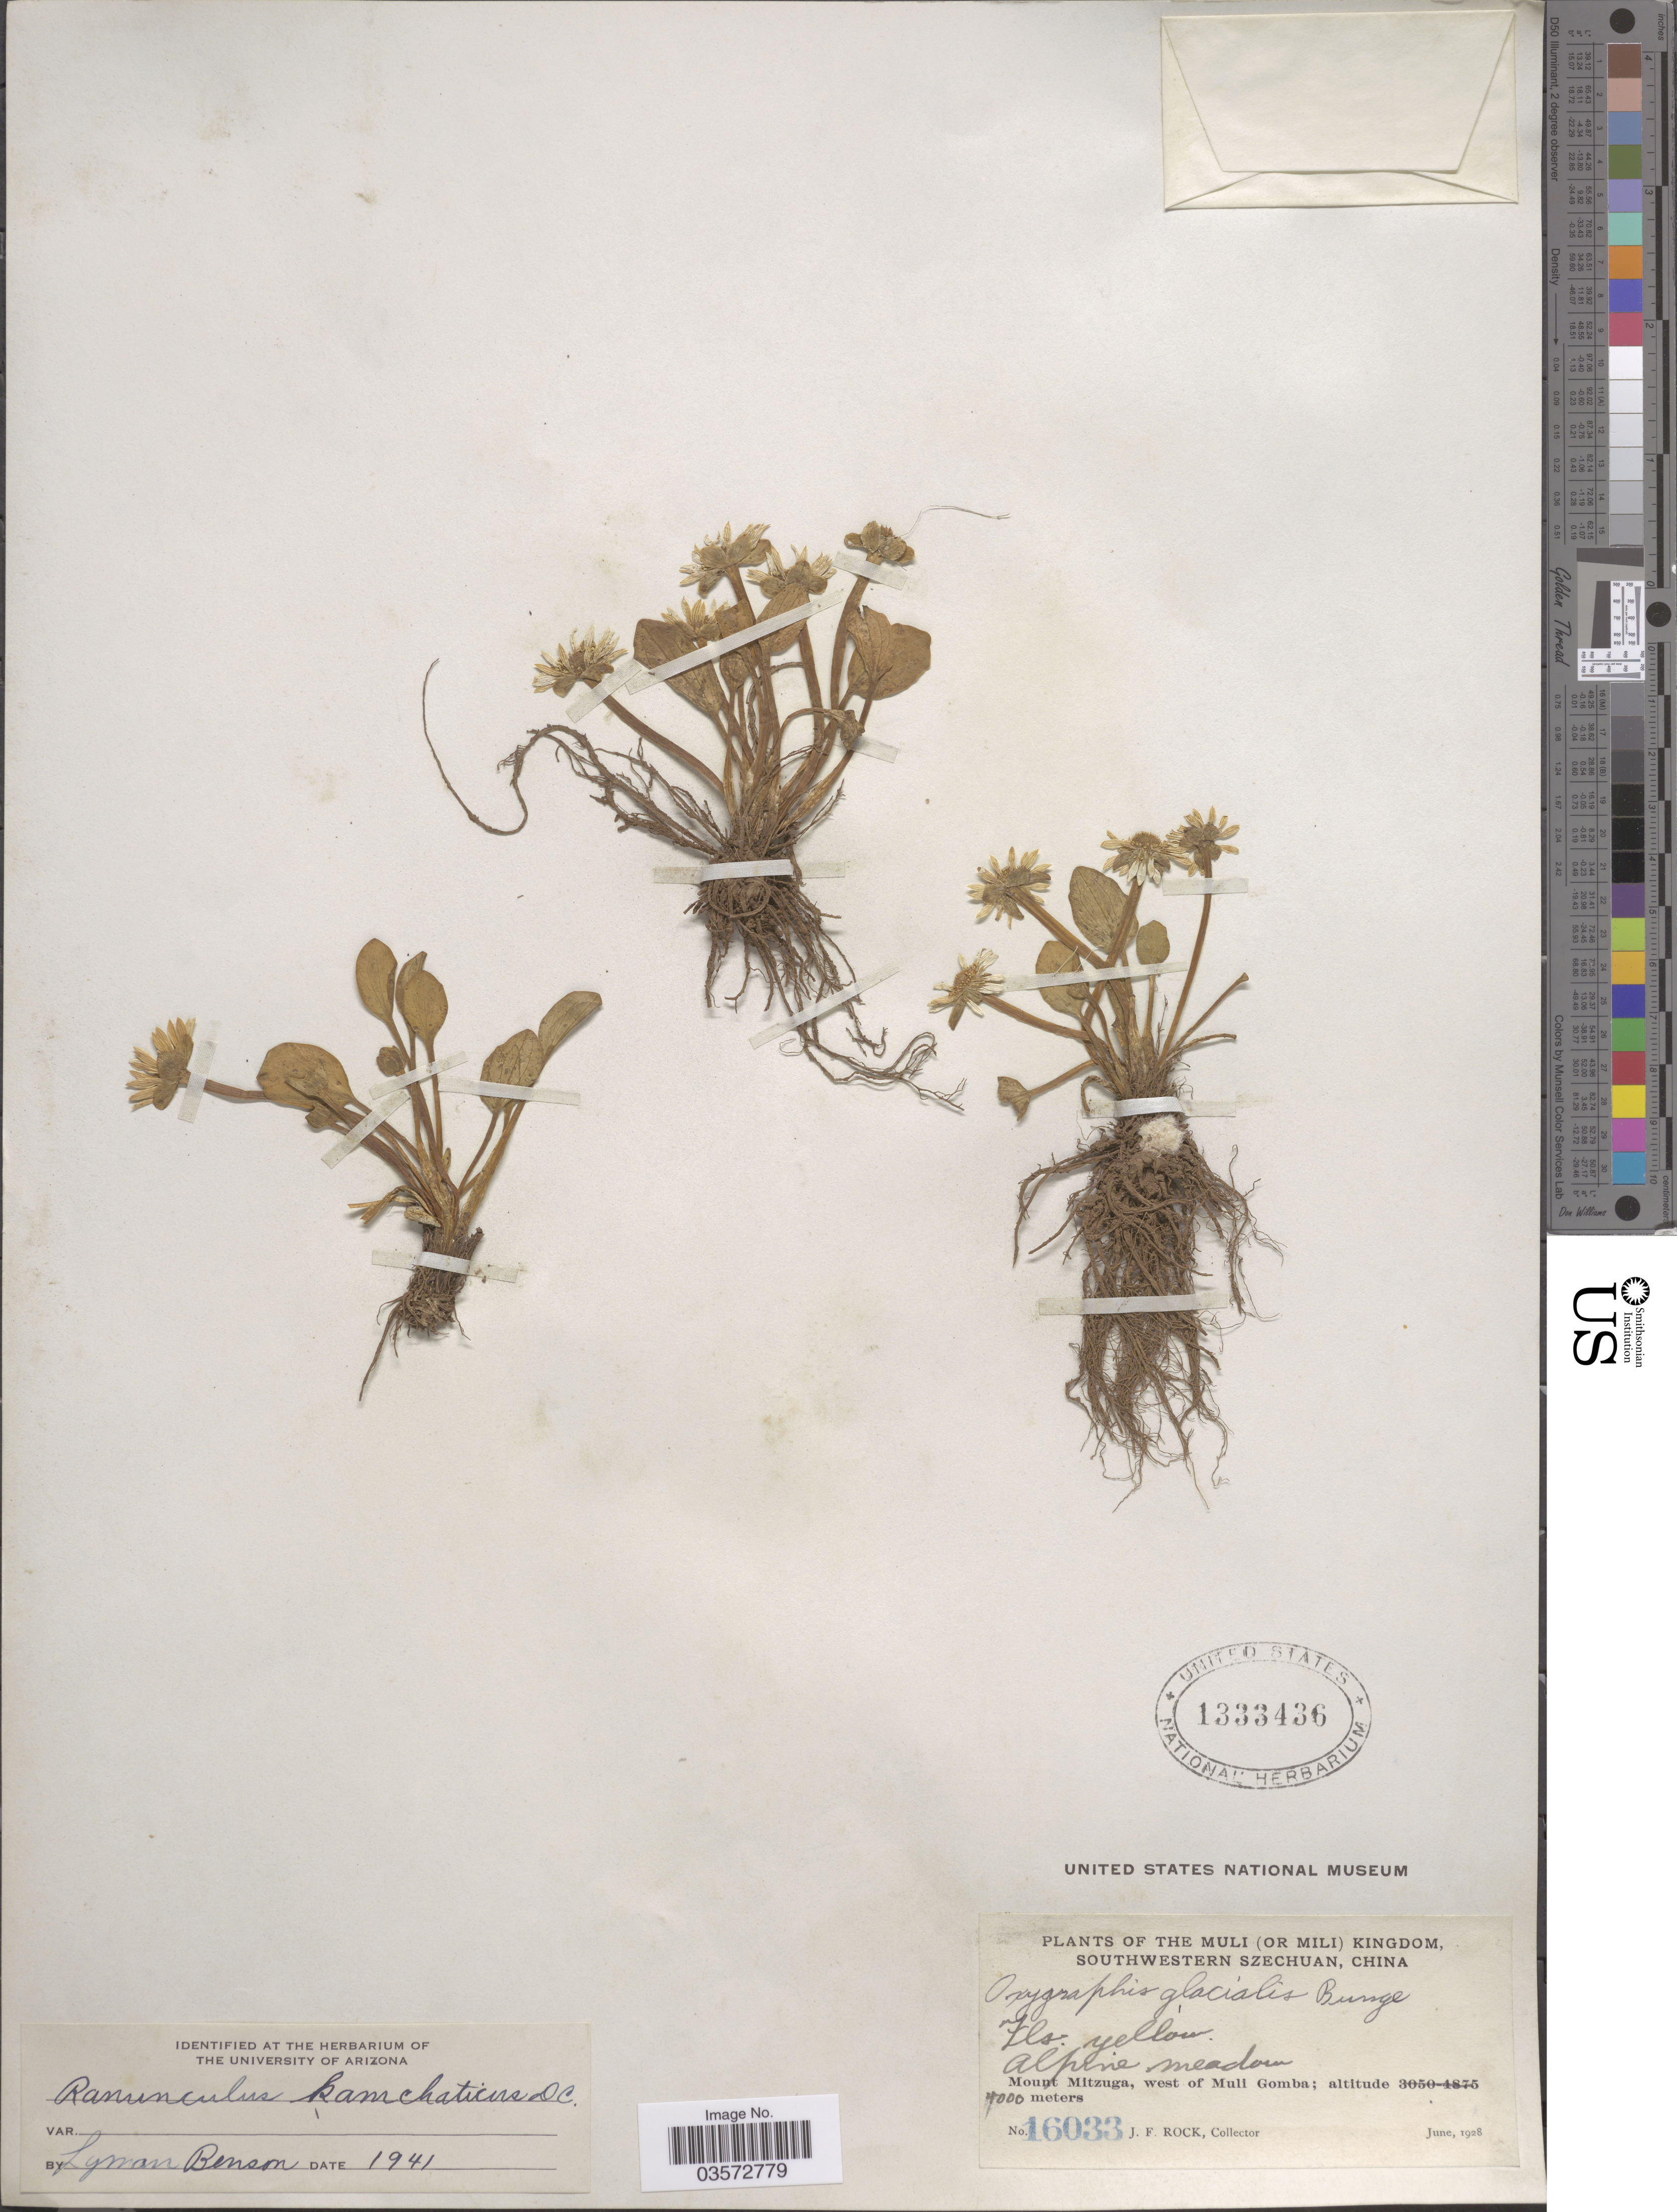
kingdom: Plantae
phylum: Tracheophyta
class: Magnoliopsida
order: Ranunculales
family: Ranunculaceae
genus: Ranunculus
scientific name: Ranunculus kamchaticus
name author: DC.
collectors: J. Rock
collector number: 16033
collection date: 1928-06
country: China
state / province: Sichuan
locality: The Muli (or Mili) Kingdom, Southwestern Szechuan. Mount Mitzuga, west of Muli Gomba.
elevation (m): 4000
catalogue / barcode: US 1333436